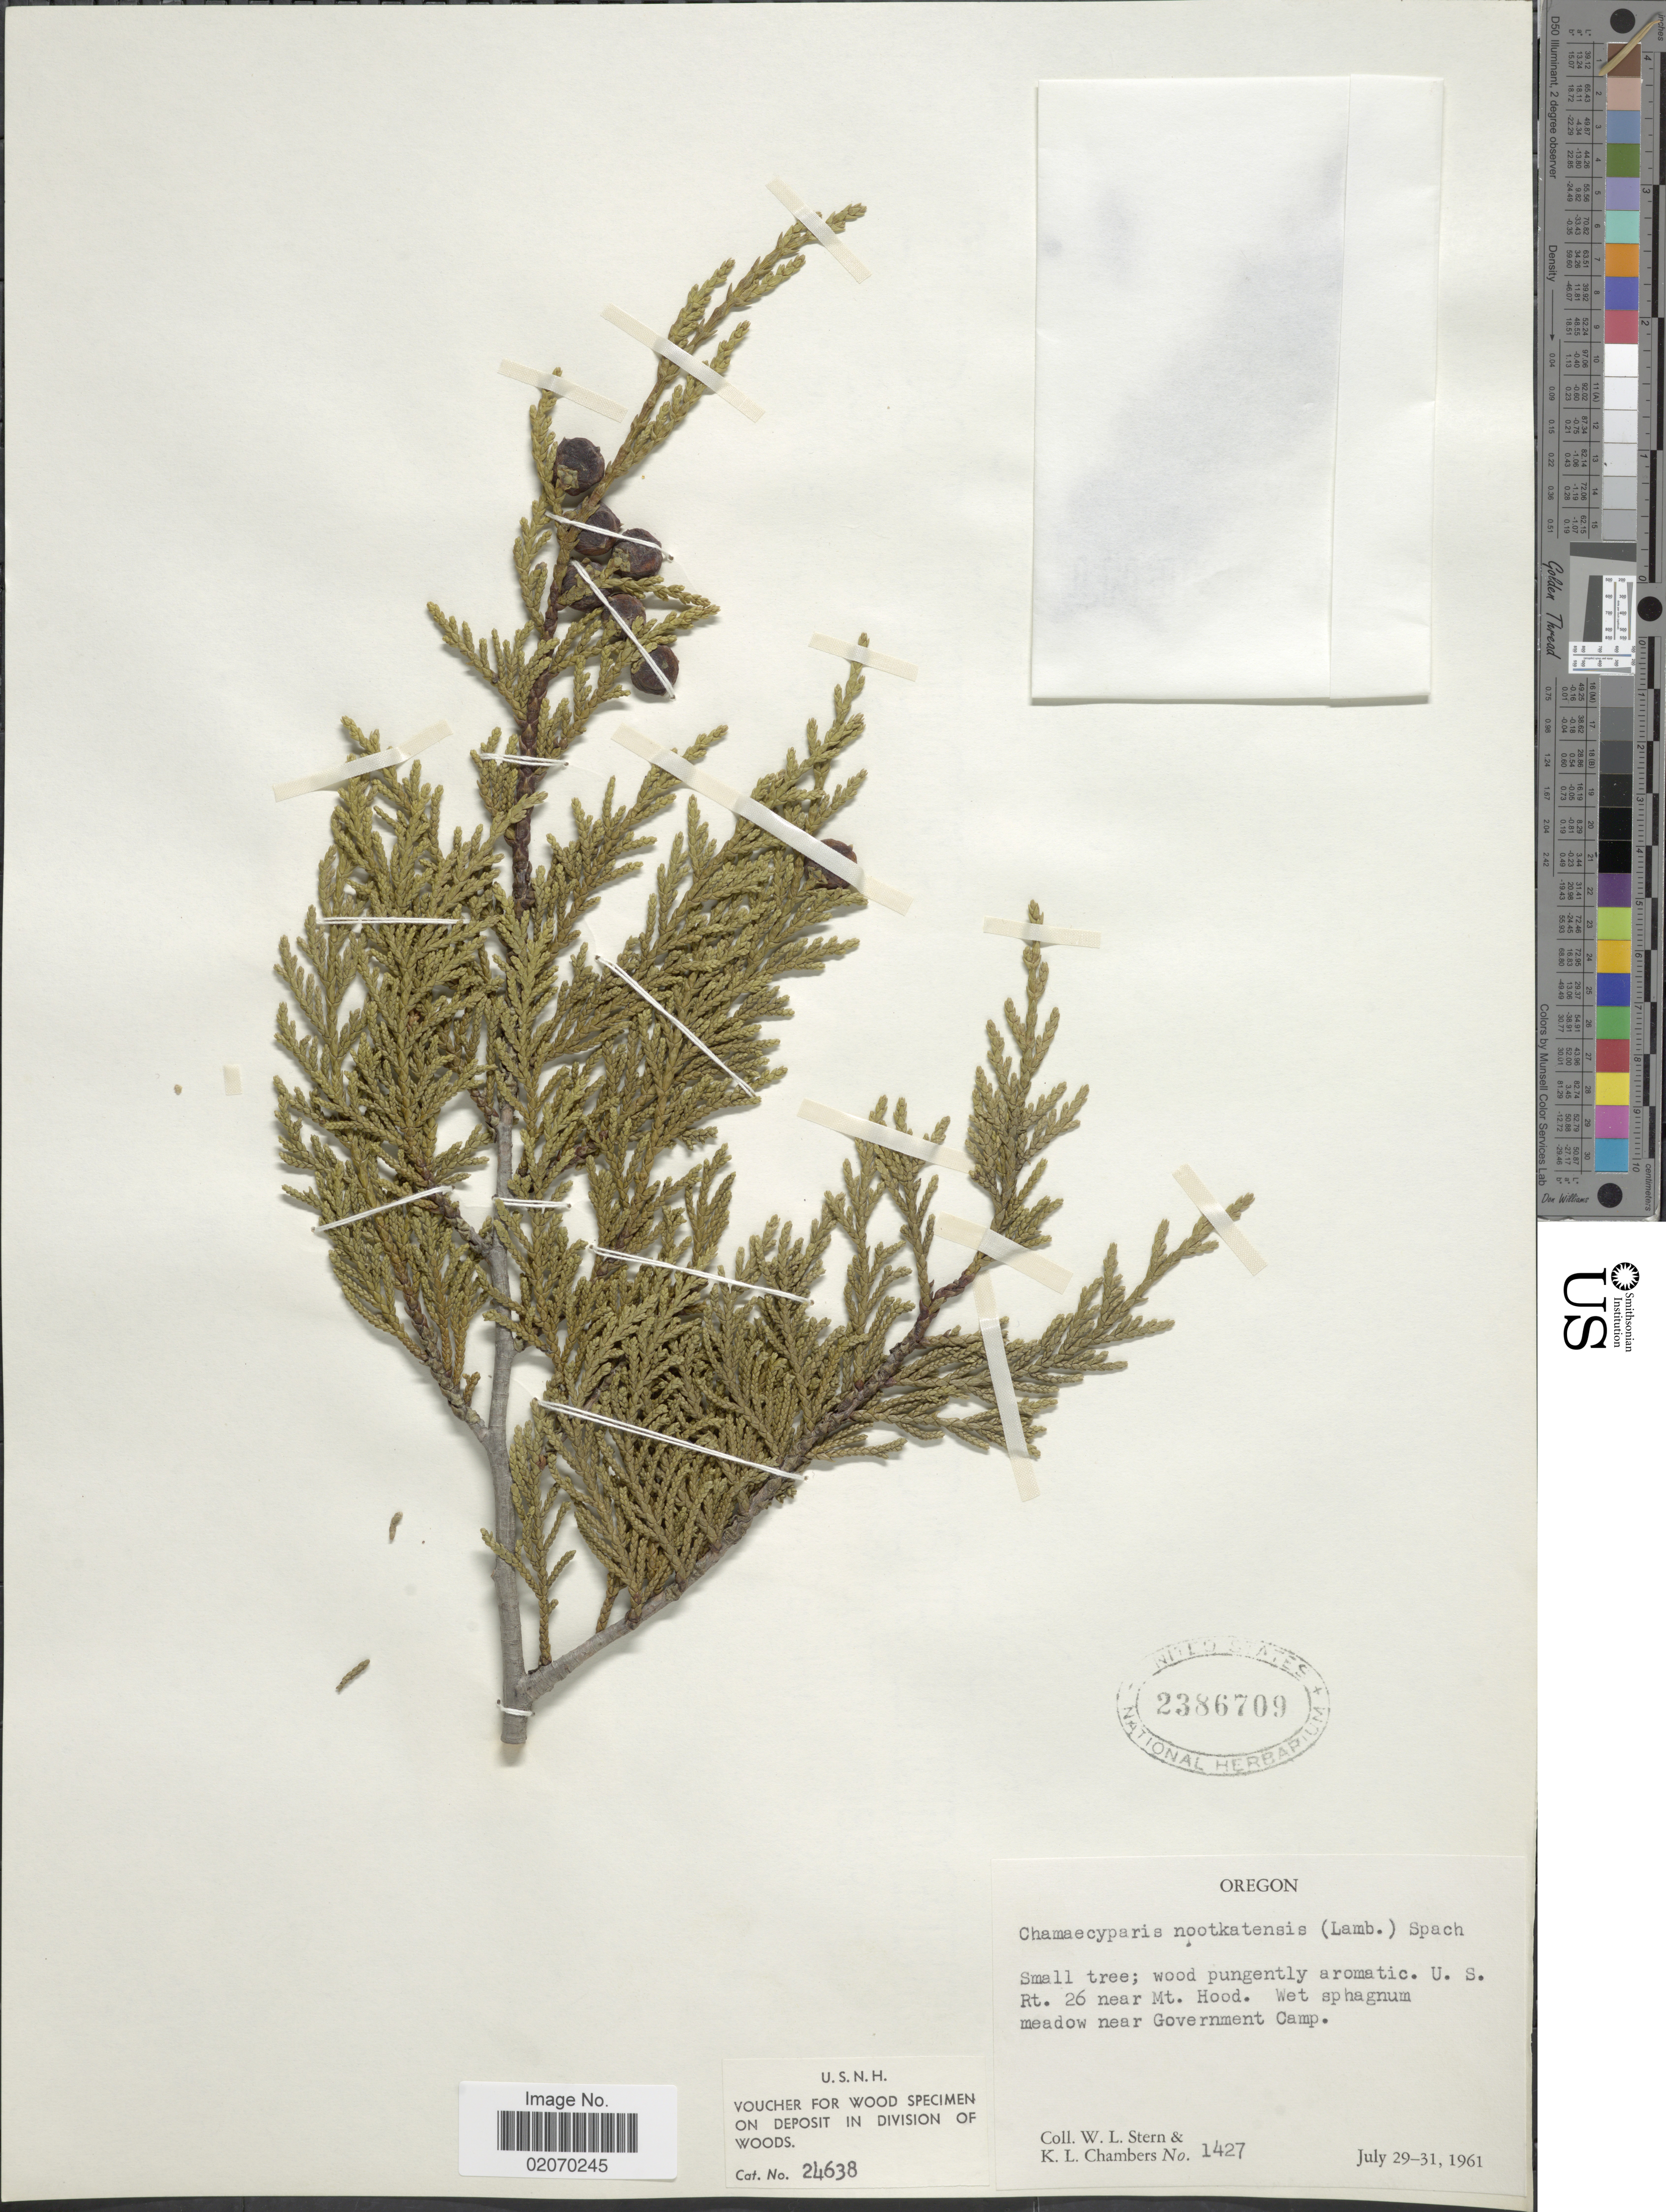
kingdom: Plantae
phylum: Tracheophyta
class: Pinopsida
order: Pinales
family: Cupressaceae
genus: Chamaecyparis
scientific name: Chamaecyparis nootkatensis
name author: (D. Don) Spach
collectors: W. L. Stern & K. Chambers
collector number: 1427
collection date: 1961-07-29/1961-07-31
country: United States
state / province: Oregon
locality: U.S. Rt 26 near Mt. Hood. Wet sphagnum meadow near Government Camp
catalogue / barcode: US 2386709